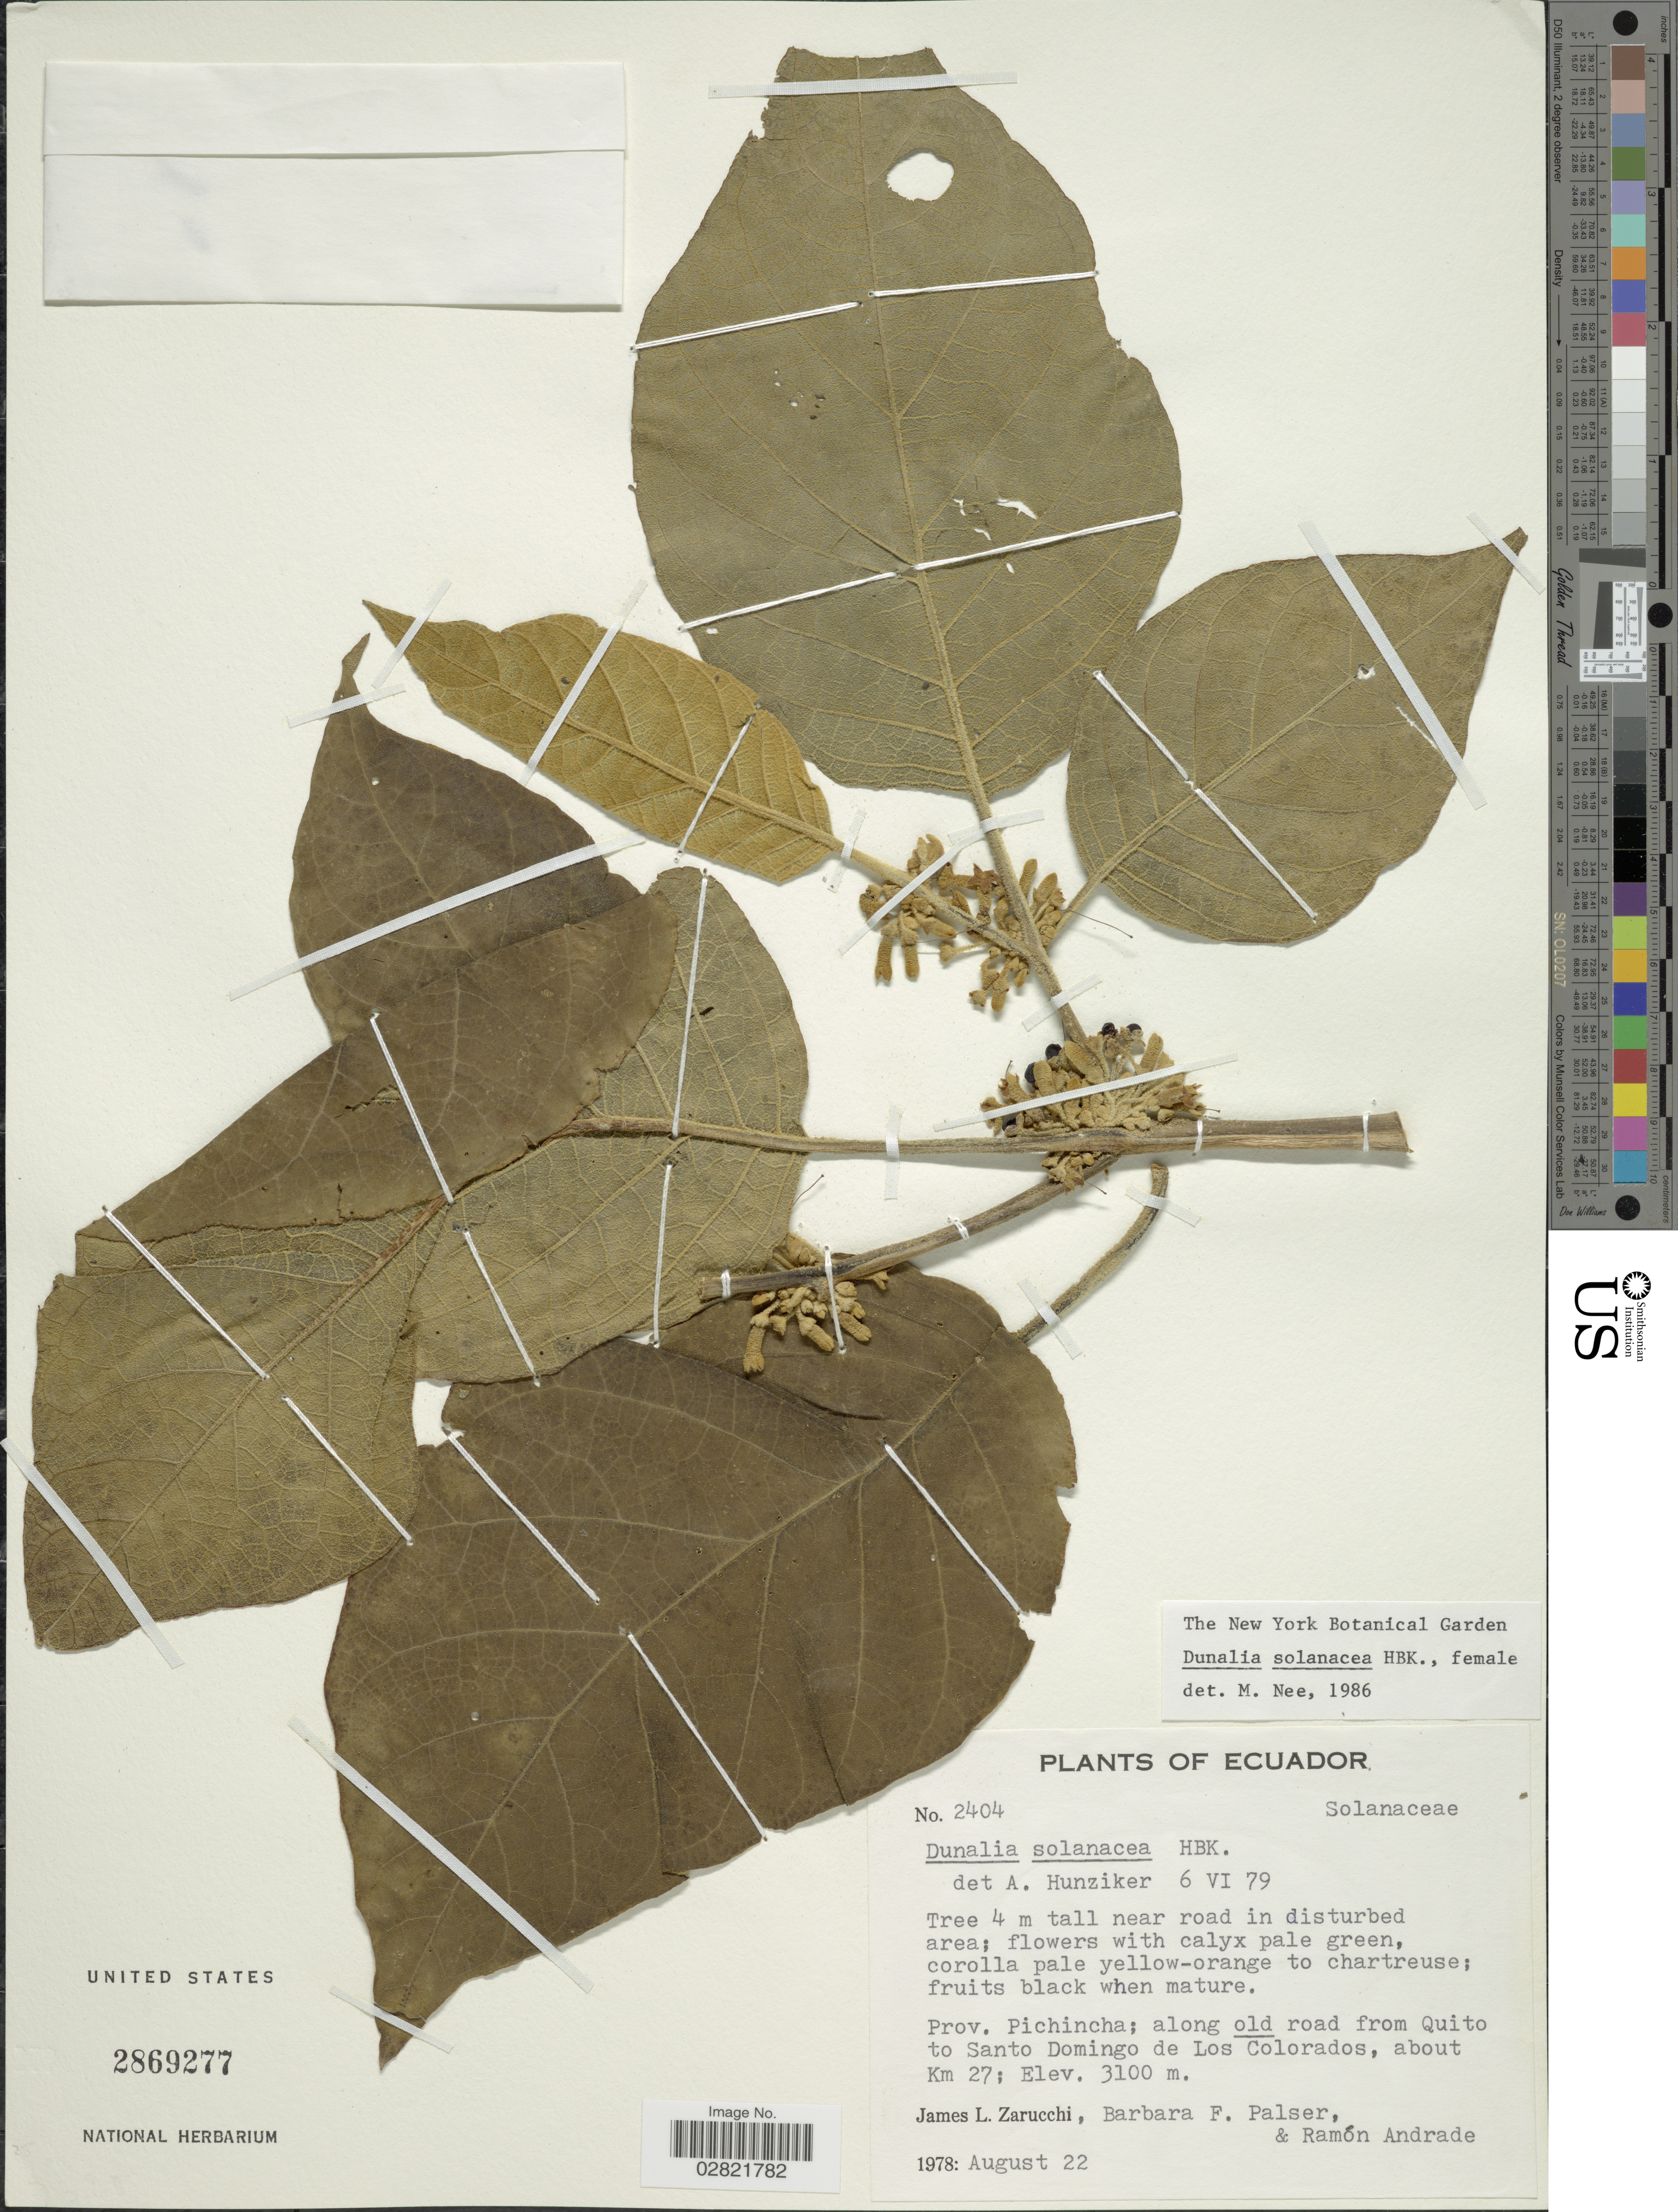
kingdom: Plantae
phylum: Tracheophyta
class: Magnoliopsida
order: Solanales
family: Solanaceae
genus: Dunalia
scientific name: Dunalia solanacea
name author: Kunth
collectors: J. L. Zarucchi, B. Palser & R. Andrade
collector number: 2404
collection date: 1978-08-22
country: Ecuador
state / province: Pichincha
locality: Along old road from Quito to Santo Domingo de Los Colorados, about Km 27.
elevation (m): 3100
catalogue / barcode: US 2869277